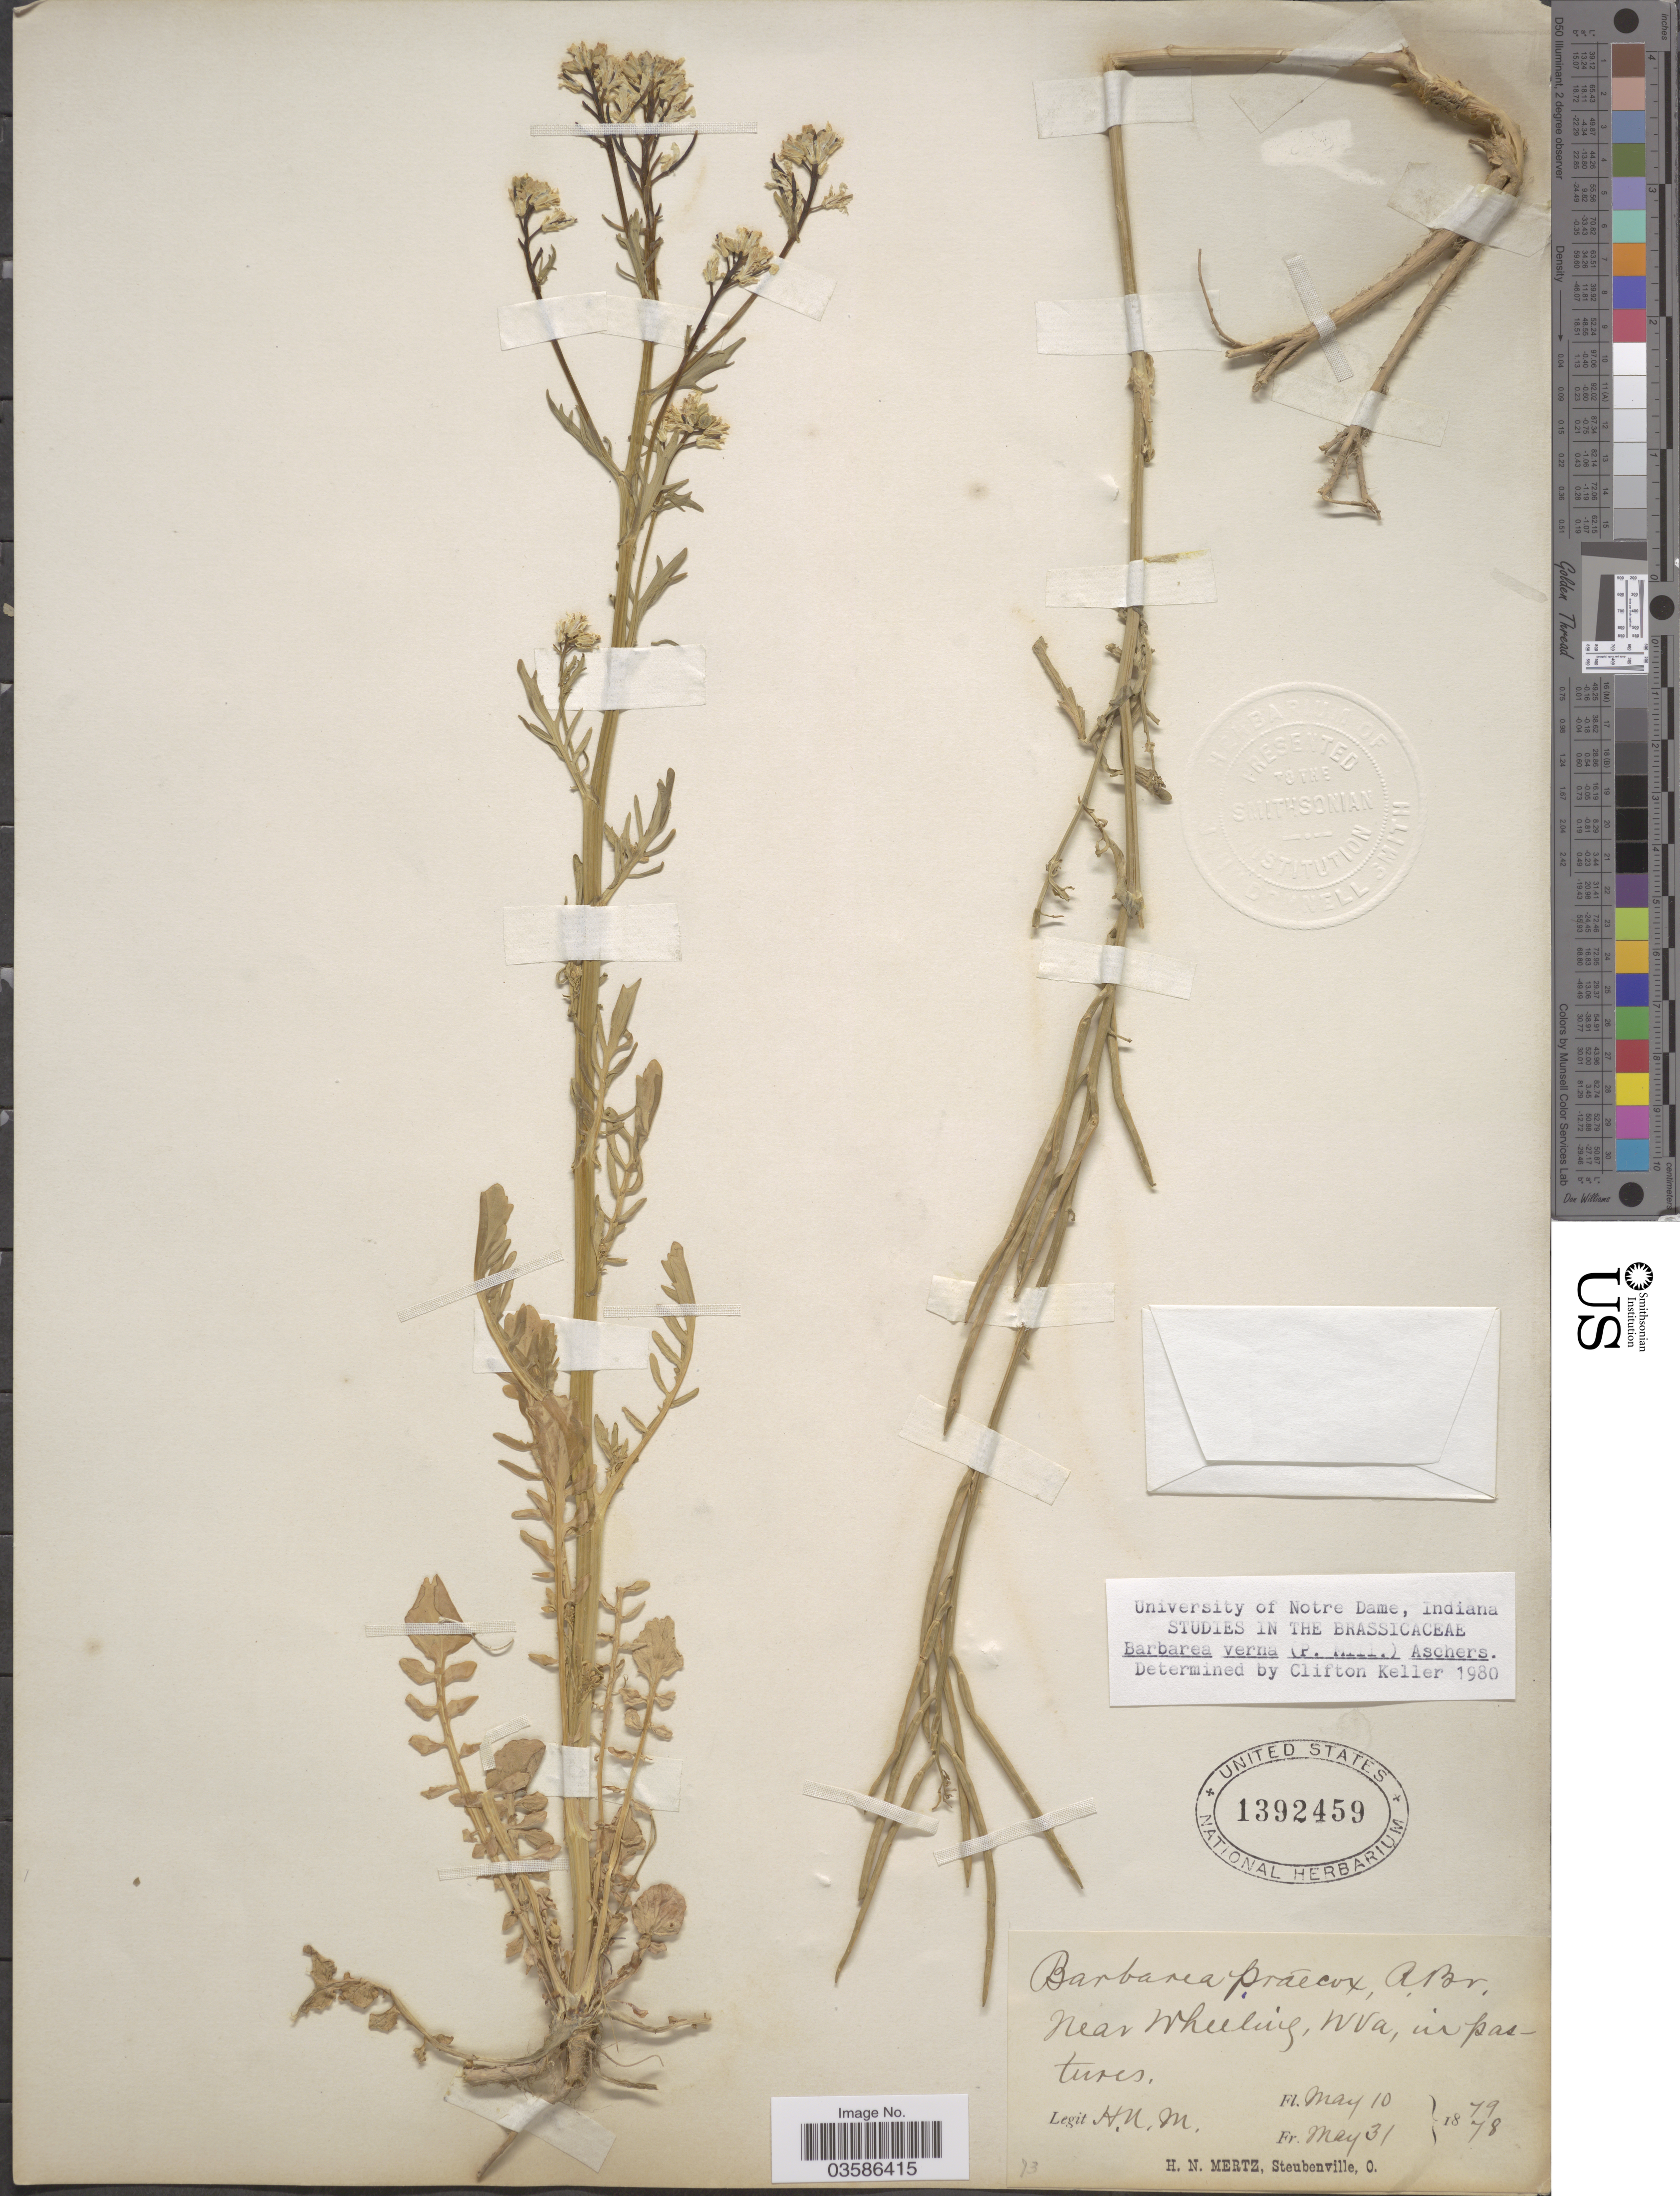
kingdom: Plantae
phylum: Tracheophyta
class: Magnoliopsida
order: Brassicales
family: Brassicaceae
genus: Barbarea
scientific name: Barbarea verna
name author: (Mill.) Asch.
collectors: H. Mertz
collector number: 73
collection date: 1878-05-31/1879-05-10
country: United States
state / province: West Virginia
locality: Near Wheeling.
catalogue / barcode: US 1392459